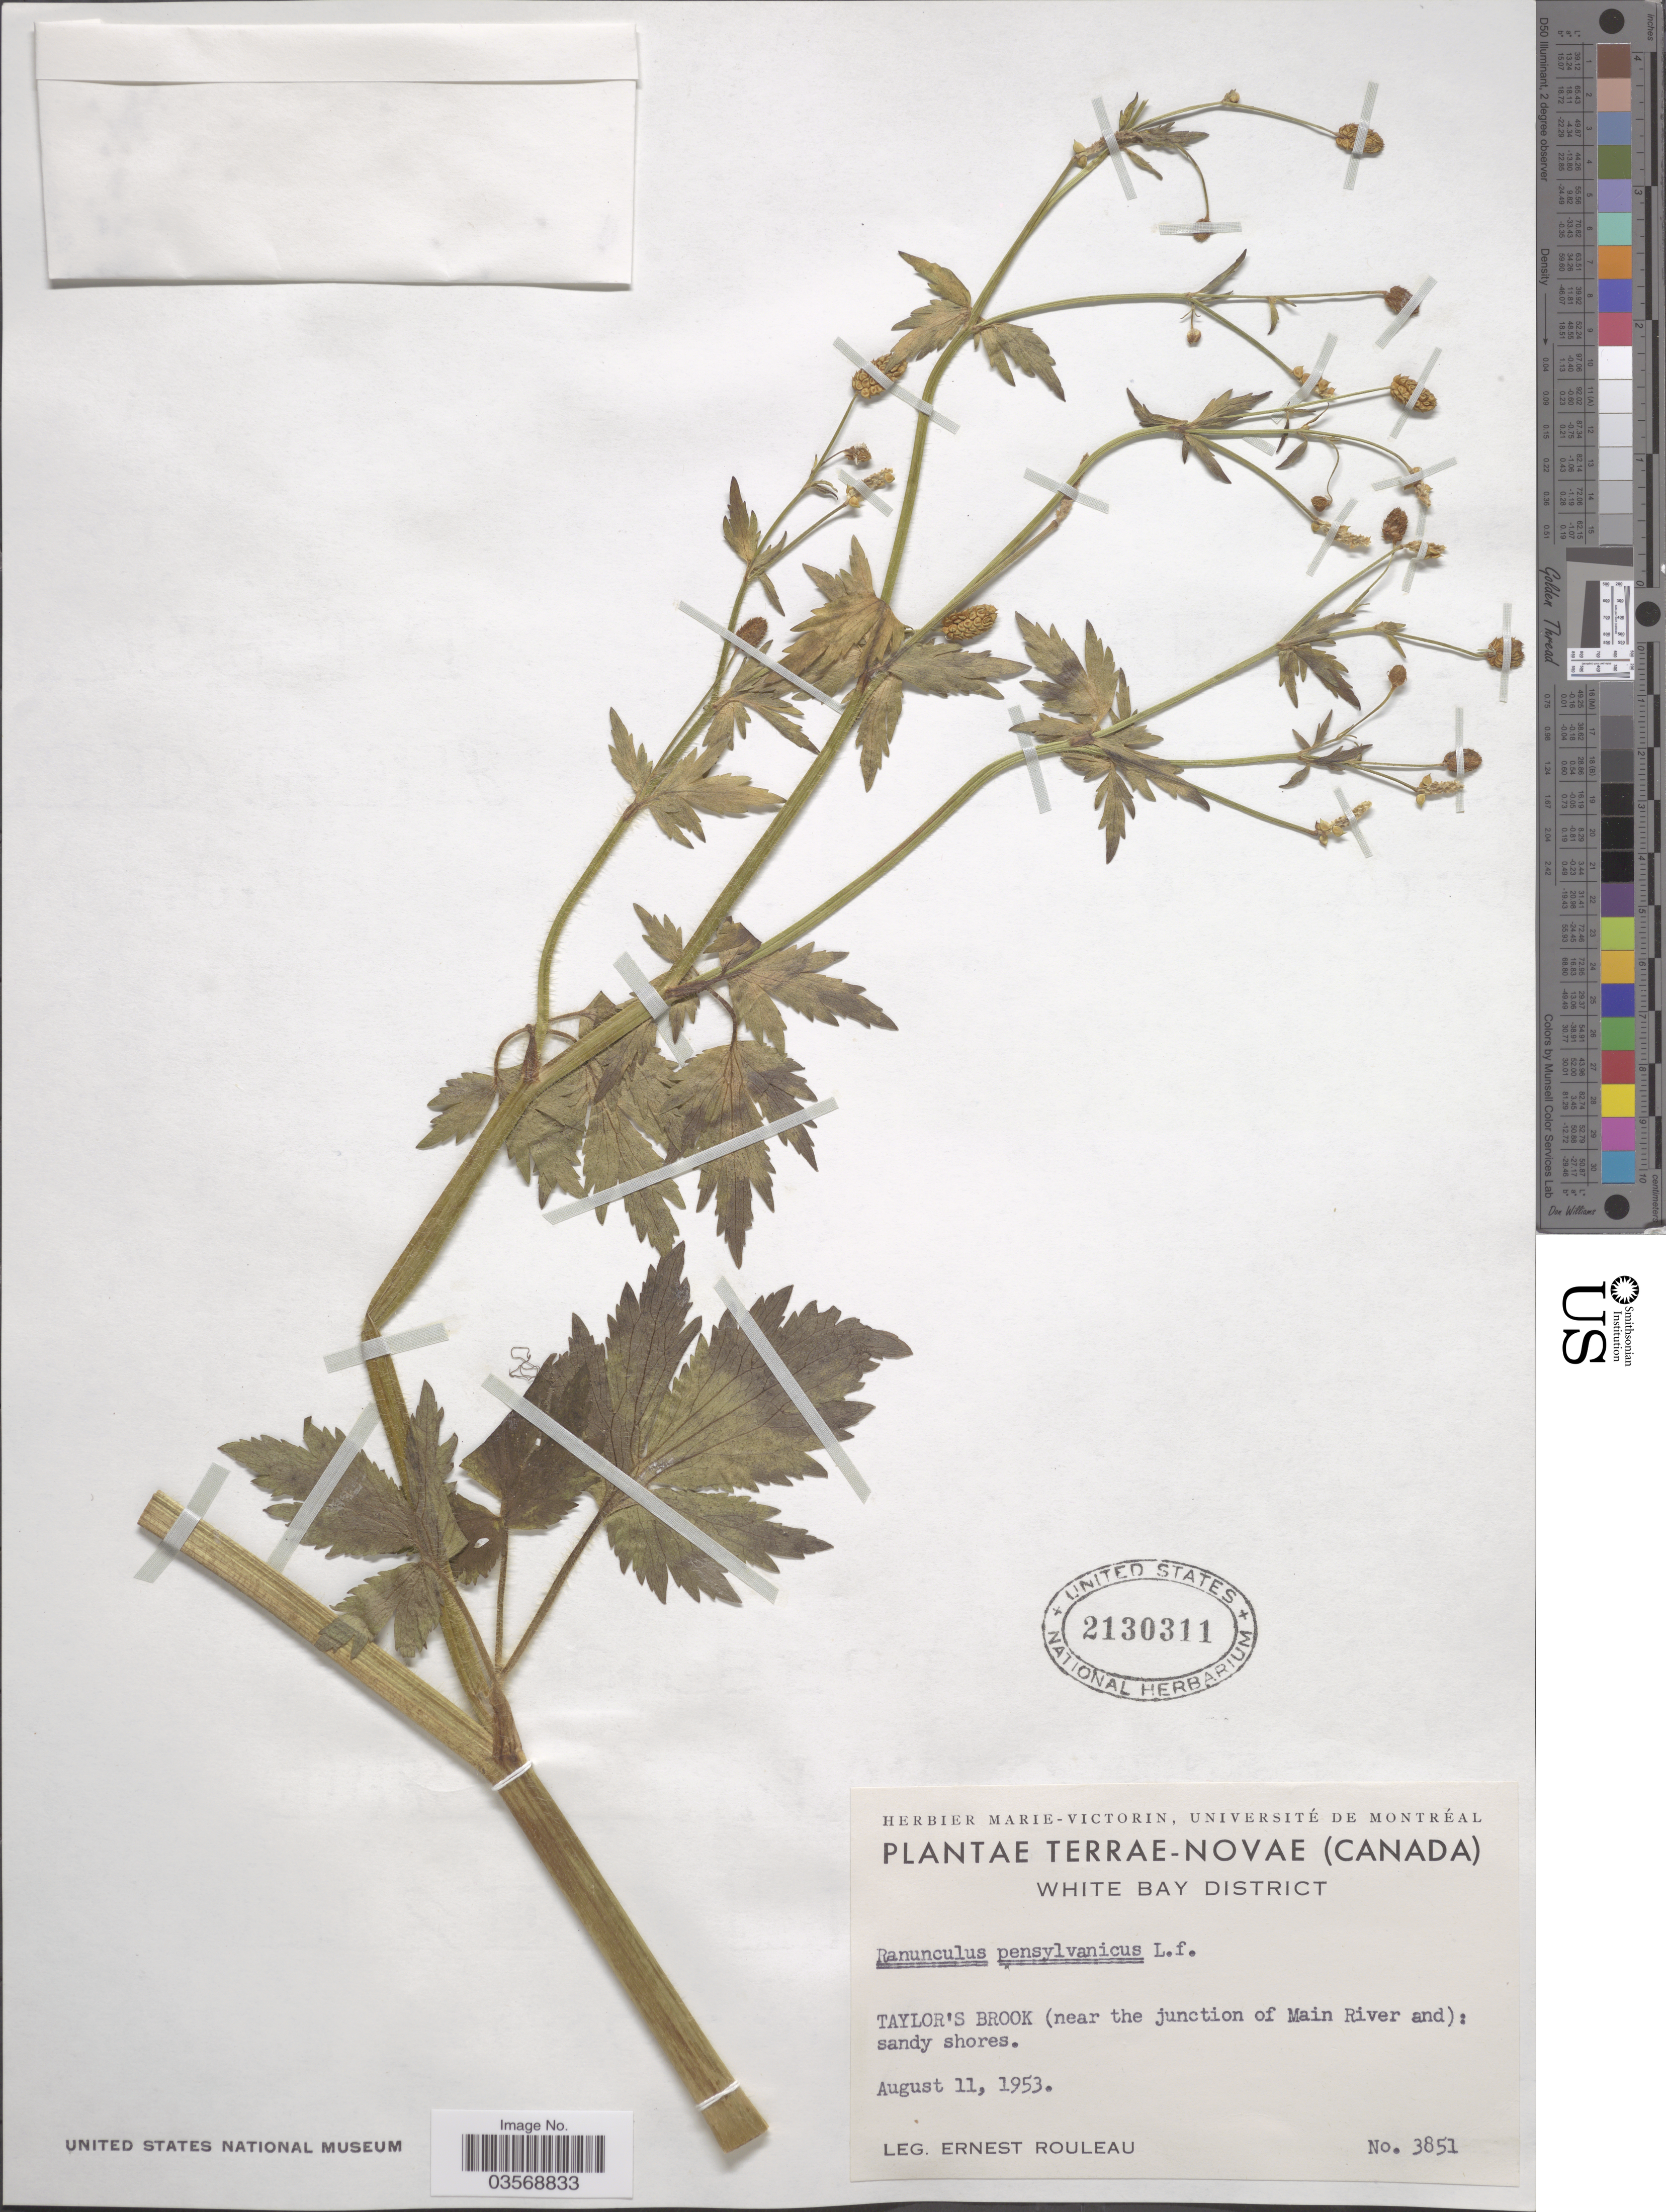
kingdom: Plantae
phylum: Tracheophyta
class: Magnoliopsida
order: Ranunculales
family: Ranunculaceae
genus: Ranunculus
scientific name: Ranunculus pensylvanicus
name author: L. f.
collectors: E. Rouleau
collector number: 3851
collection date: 1953-08-11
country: Canada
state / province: Newfoundland and Labrador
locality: Terrae-Novae. White Bay District. Taylor's Brook (near the junction of Main River and): sandy shores.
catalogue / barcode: US 2130311